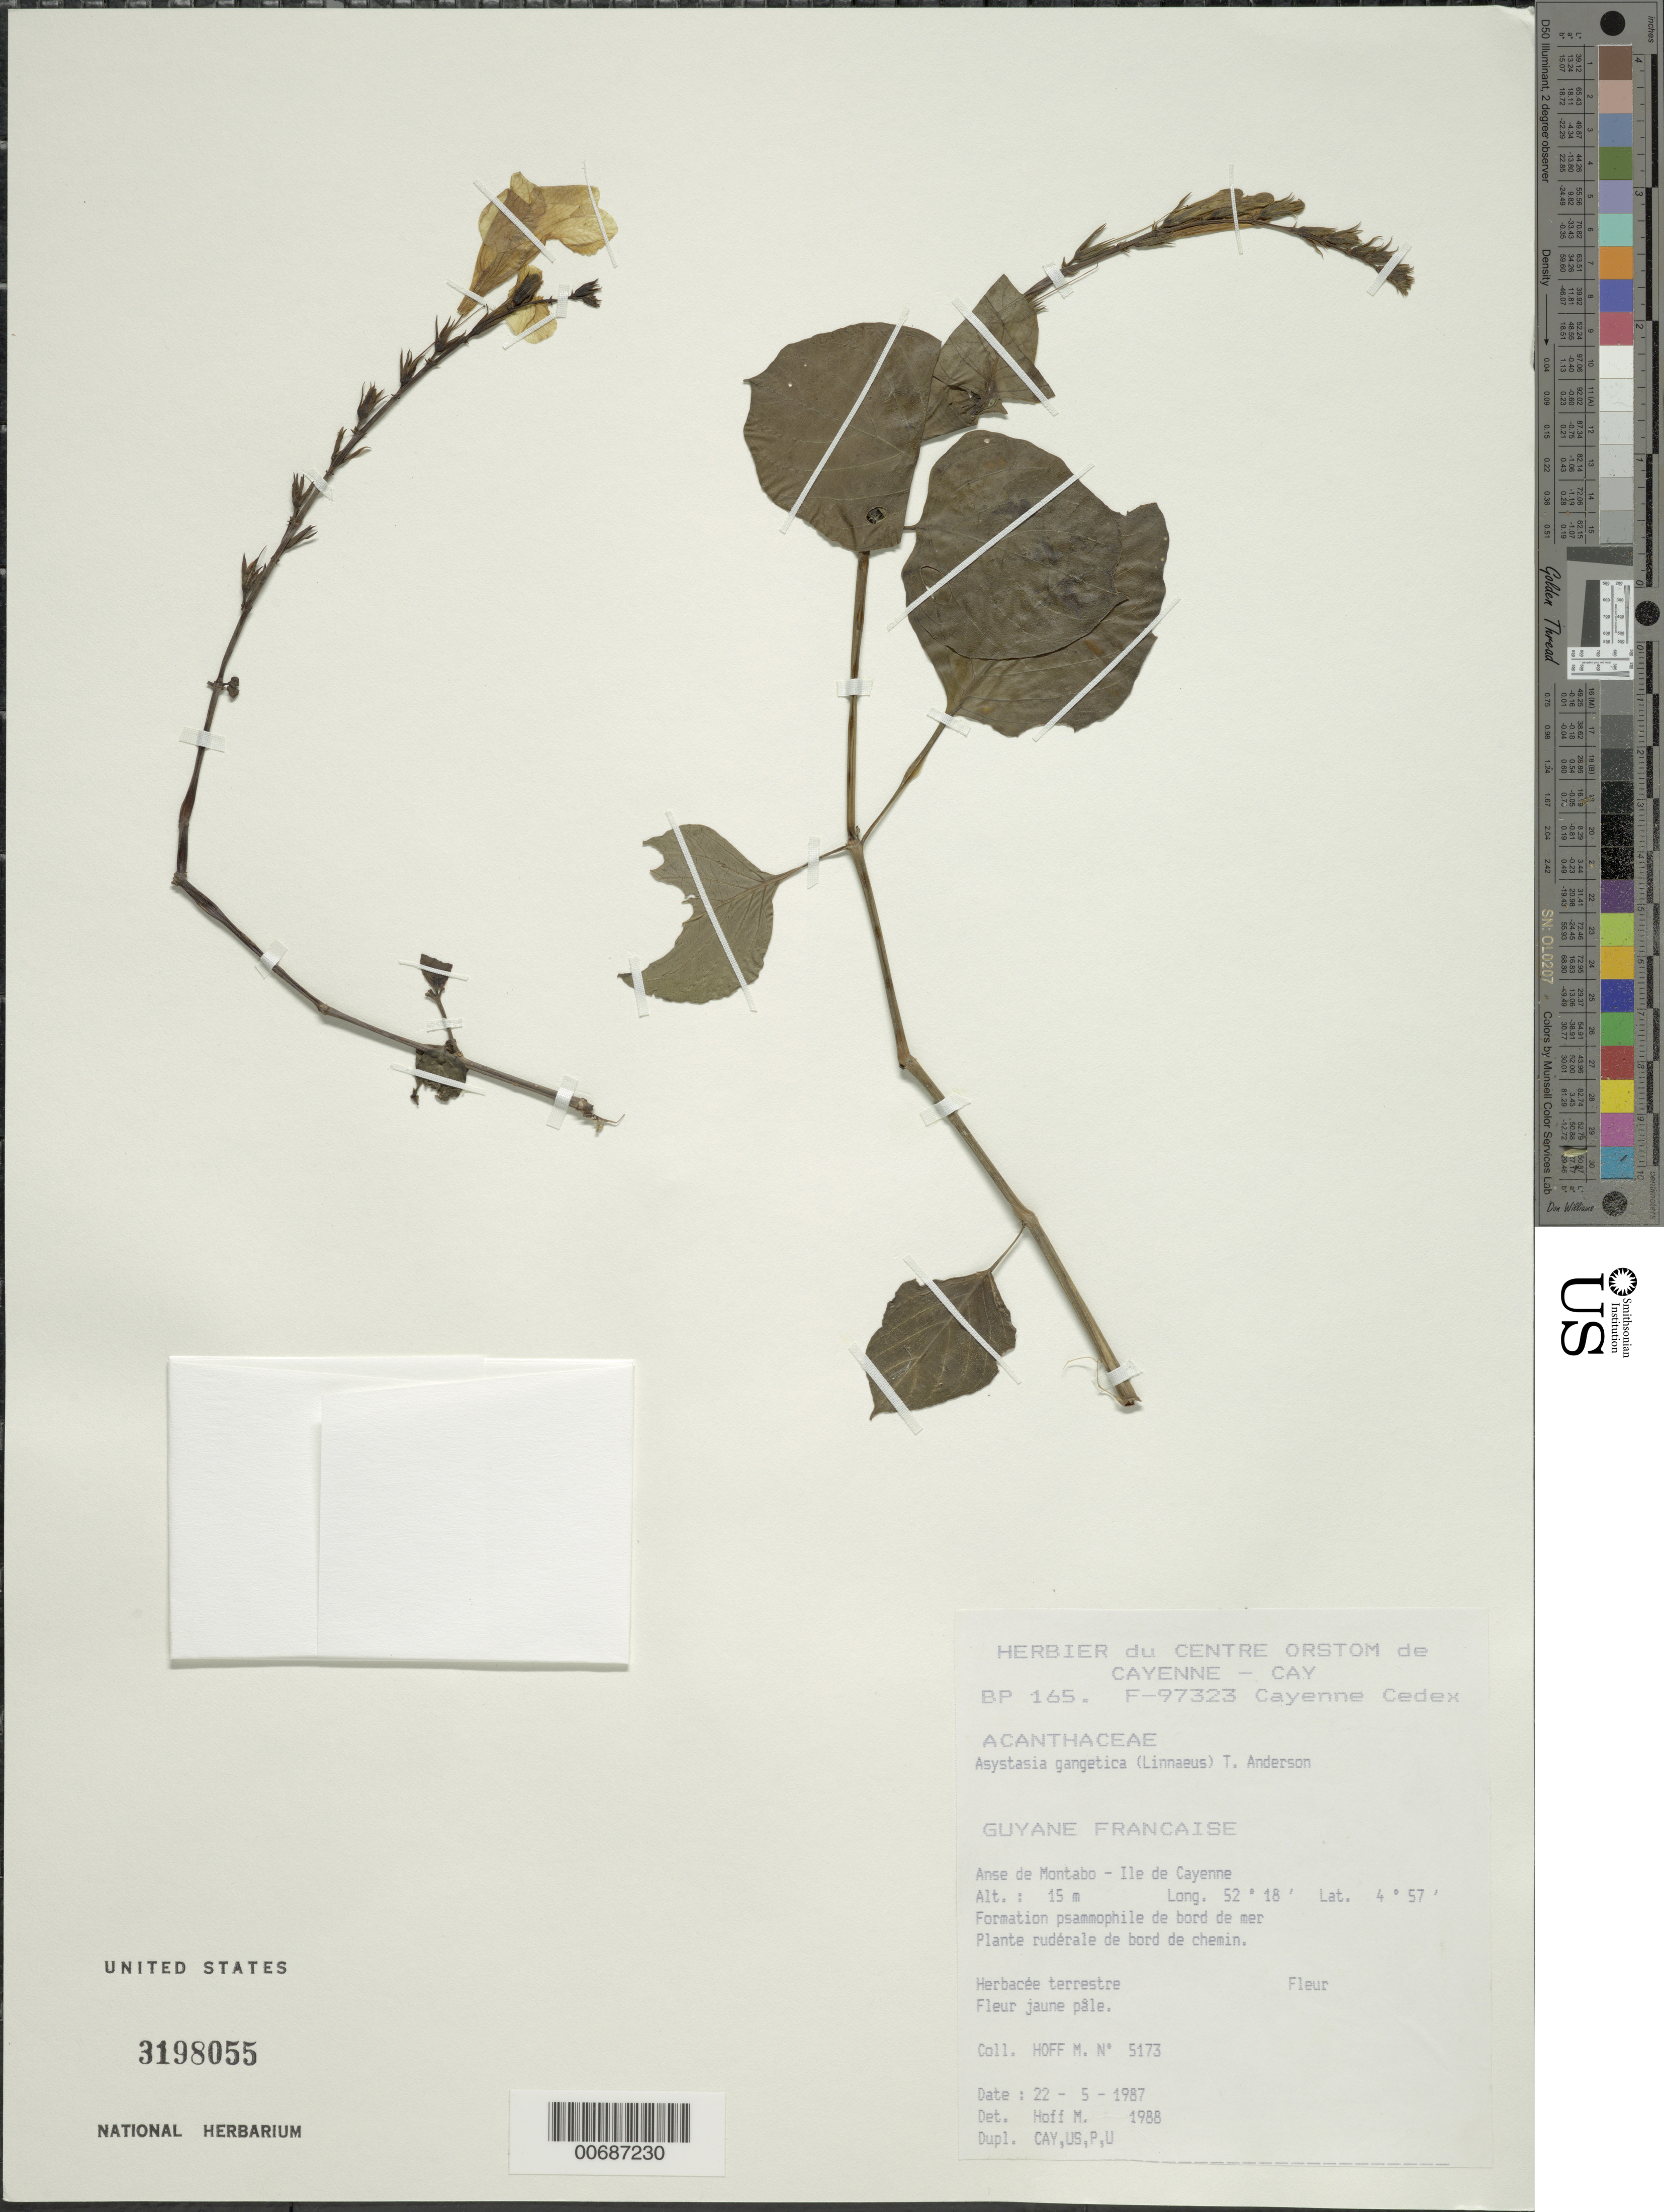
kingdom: Plantae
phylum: Tracheophyta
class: Magnoliopsida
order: Lamiales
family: Acanthaceae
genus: Asystasia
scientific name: Asystasia gangetica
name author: (L.) T. Anderson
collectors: M. Hoff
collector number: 5173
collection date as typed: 22-May-87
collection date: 1987-05-22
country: French Guiana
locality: Ile de Cayenne, Anse de Montabo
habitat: Formation psammophile e bord de mer.Plante ruderale de bord de chemin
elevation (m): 15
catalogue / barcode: US 3198055